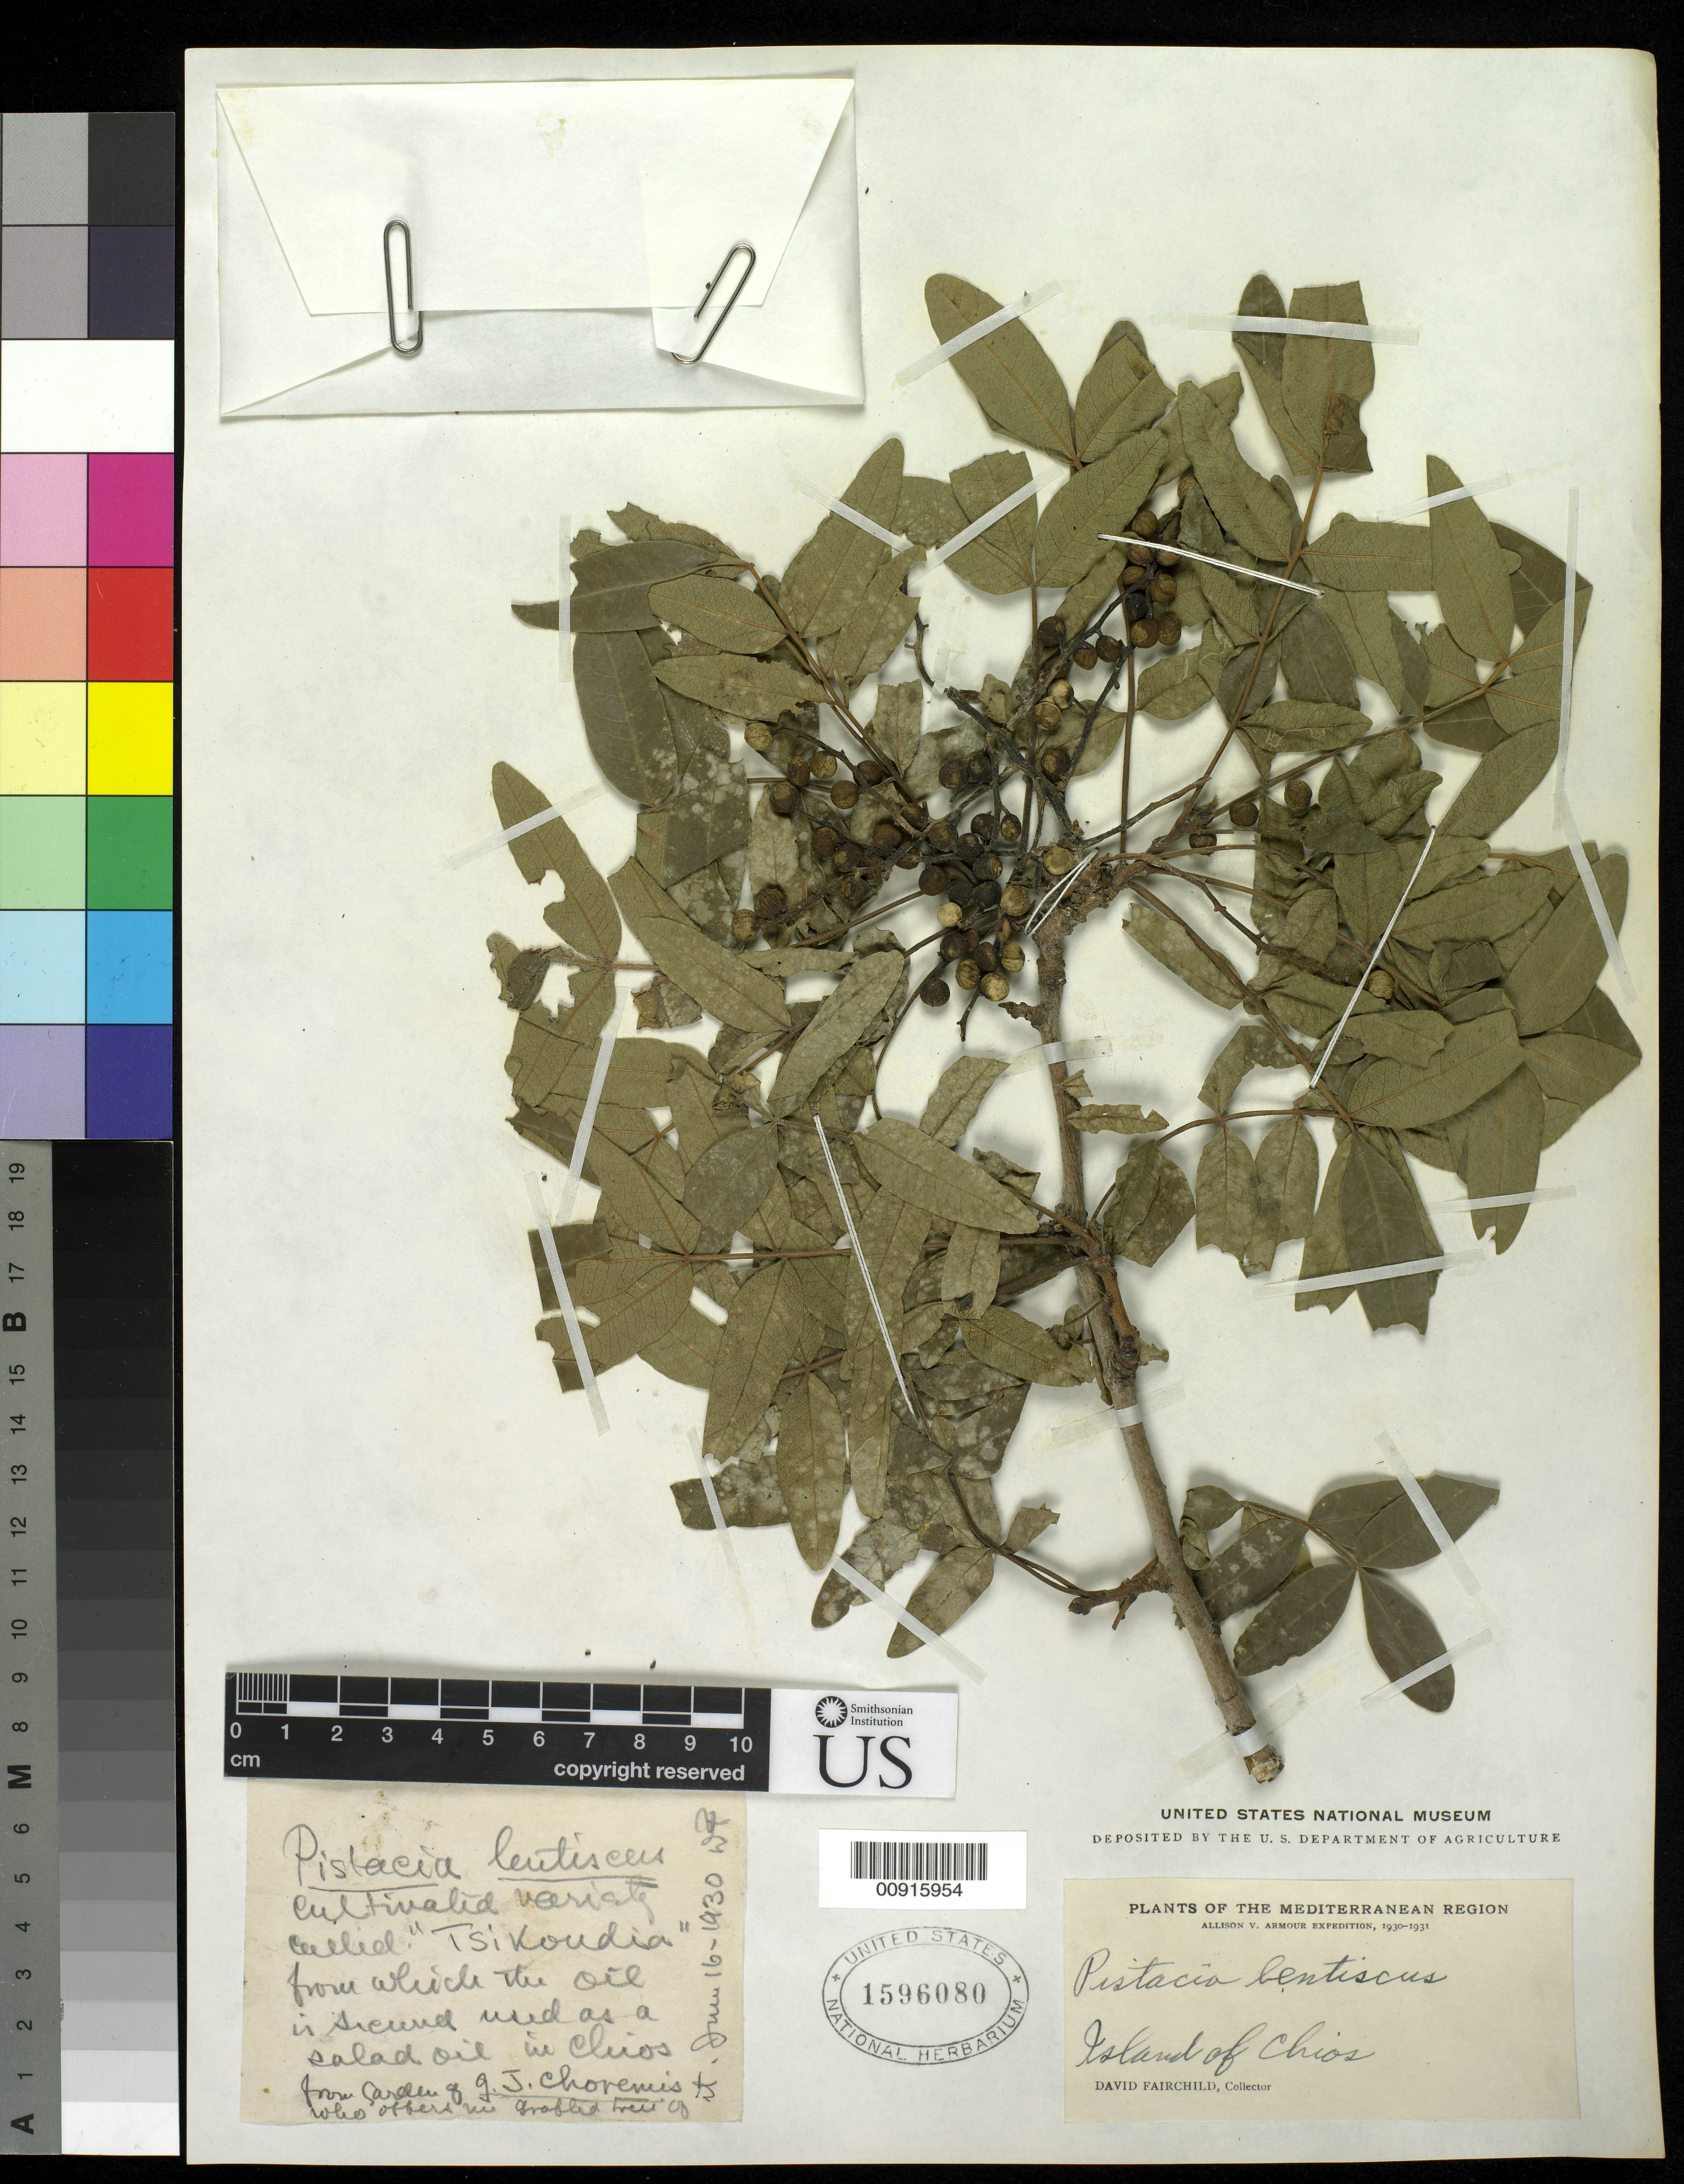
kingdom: Plantae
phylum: Tracheophyta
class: Magnoliopsida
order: Sapindales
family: Anacardiaceae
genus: Pistacia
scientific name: Pistacia lentiscus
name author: L.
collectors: D. Fairchild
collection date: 1930-06-16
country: Greece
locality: Island of Chios; "from garden of J Choremis who offered me a grafted tree June 16, 1930"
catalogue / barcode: US 1596080